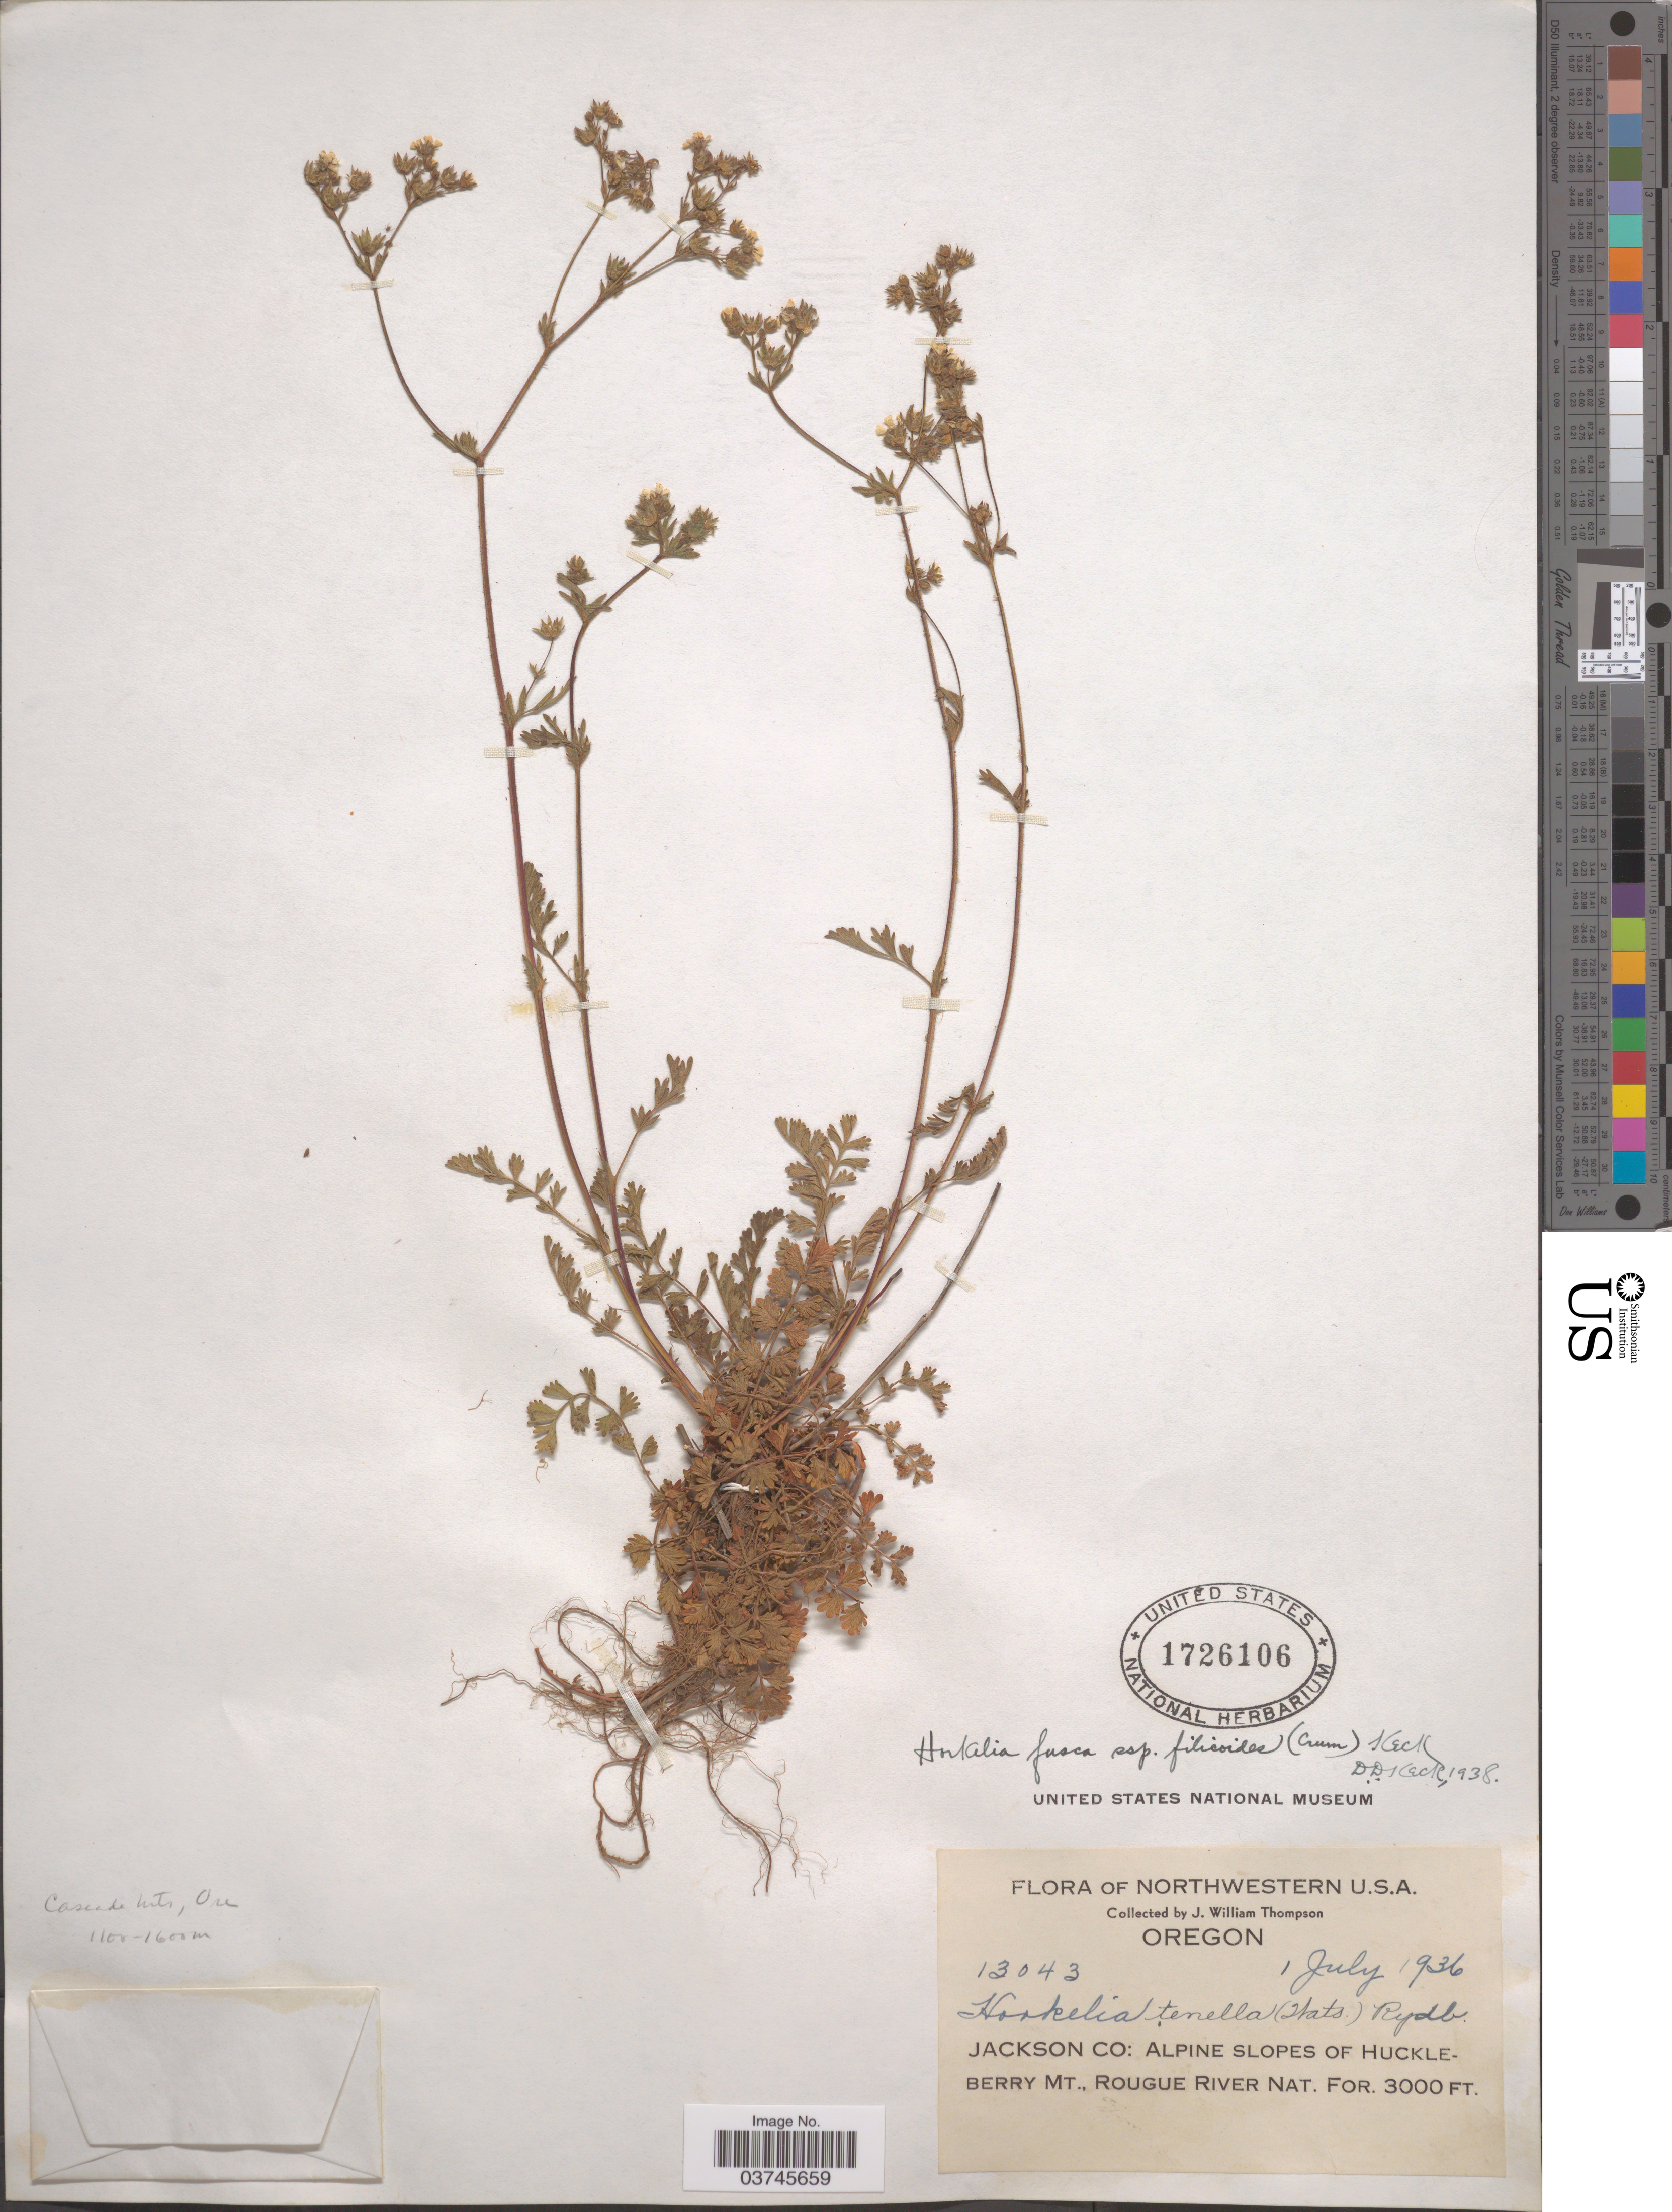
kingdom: Plantae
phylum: Tracheophyta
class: Magnoliopsida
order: Rosales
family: Rosaceae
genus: Potentilla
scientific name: Potentilla douglasii var. filicoides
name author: Crum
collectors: J. W. Thompson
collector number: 13043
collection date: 1936-07-01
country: United States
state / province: Oregon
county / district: Jackson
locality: Jackson Co: Alpine slopes of Huckleberry Mt., Rougue River Nat. For.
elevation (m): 914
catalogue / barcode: US 1726106